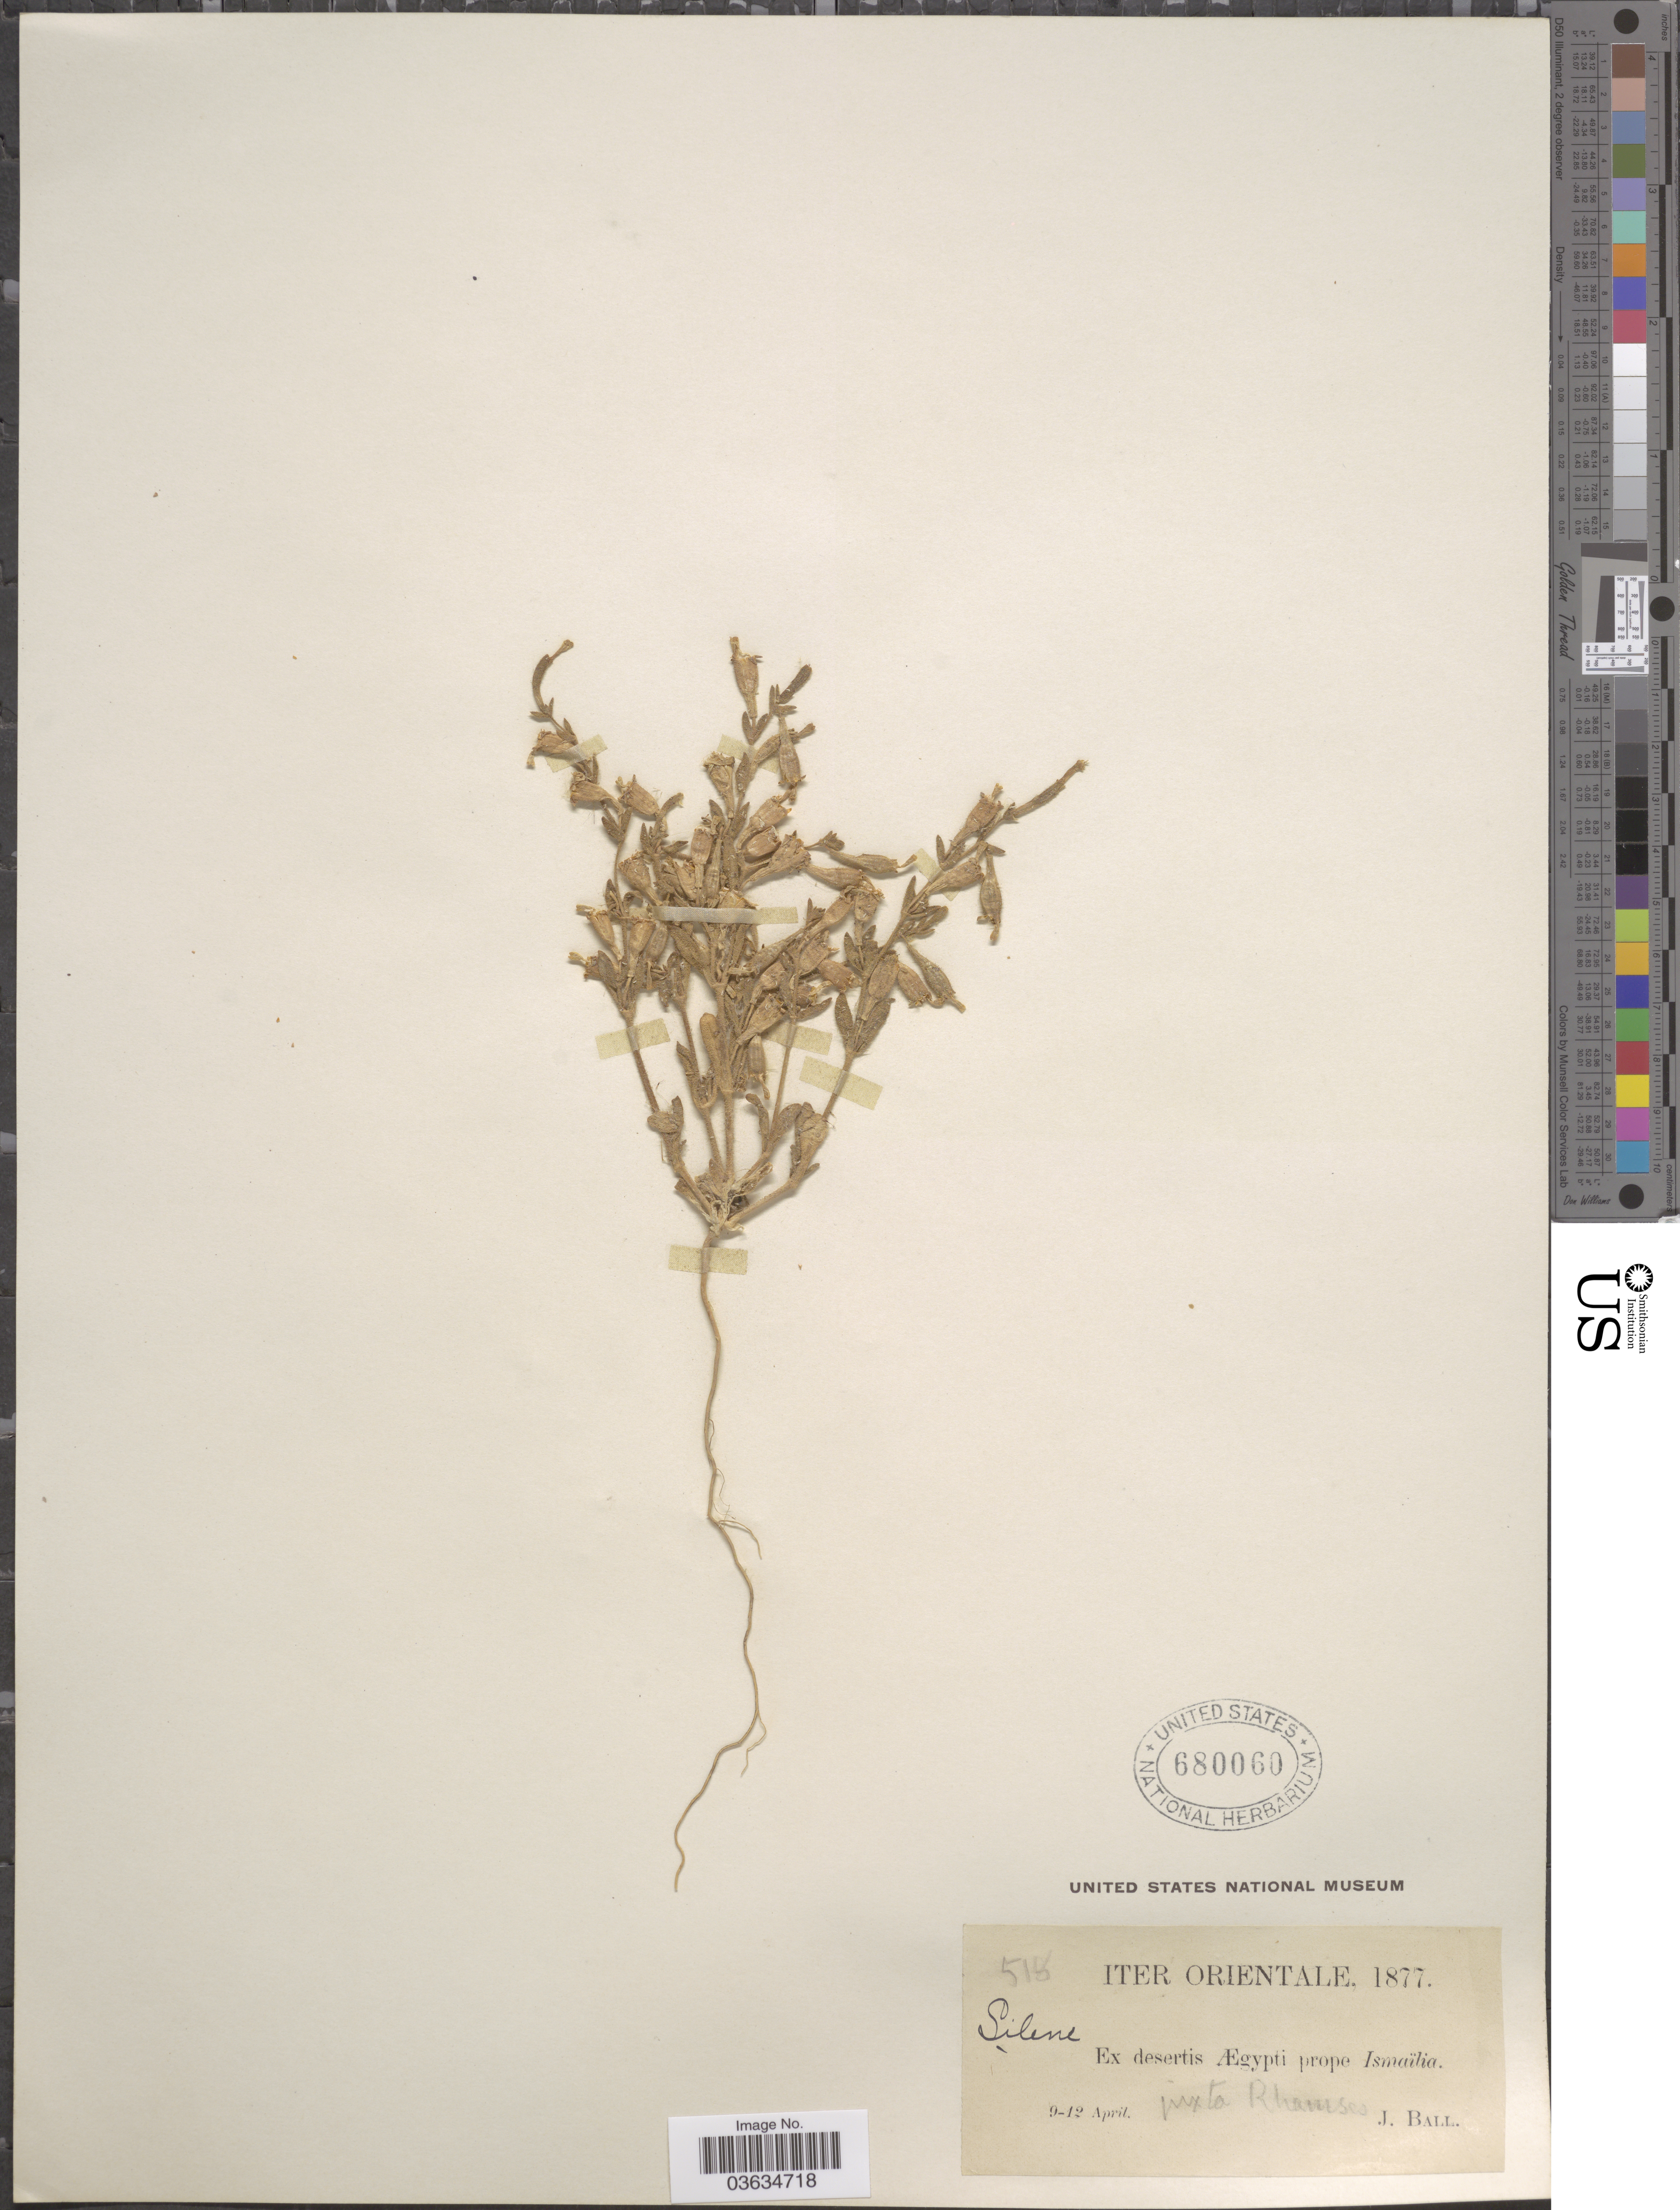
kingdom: Plantae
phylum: Tracheophyta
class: Magnoliopsida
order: Caryophyllales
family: Caryophyllaceae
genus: Silene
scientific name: Silene sp.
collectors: J. Ball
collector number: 518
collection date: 1877-04-09/1877-04-12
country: Egypt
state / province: Al Isma'iliyah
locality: Iter Orientale. Ex desertis Ægypti prope Ismaïlia. Juxta Rhamses.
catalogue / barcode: US 680060